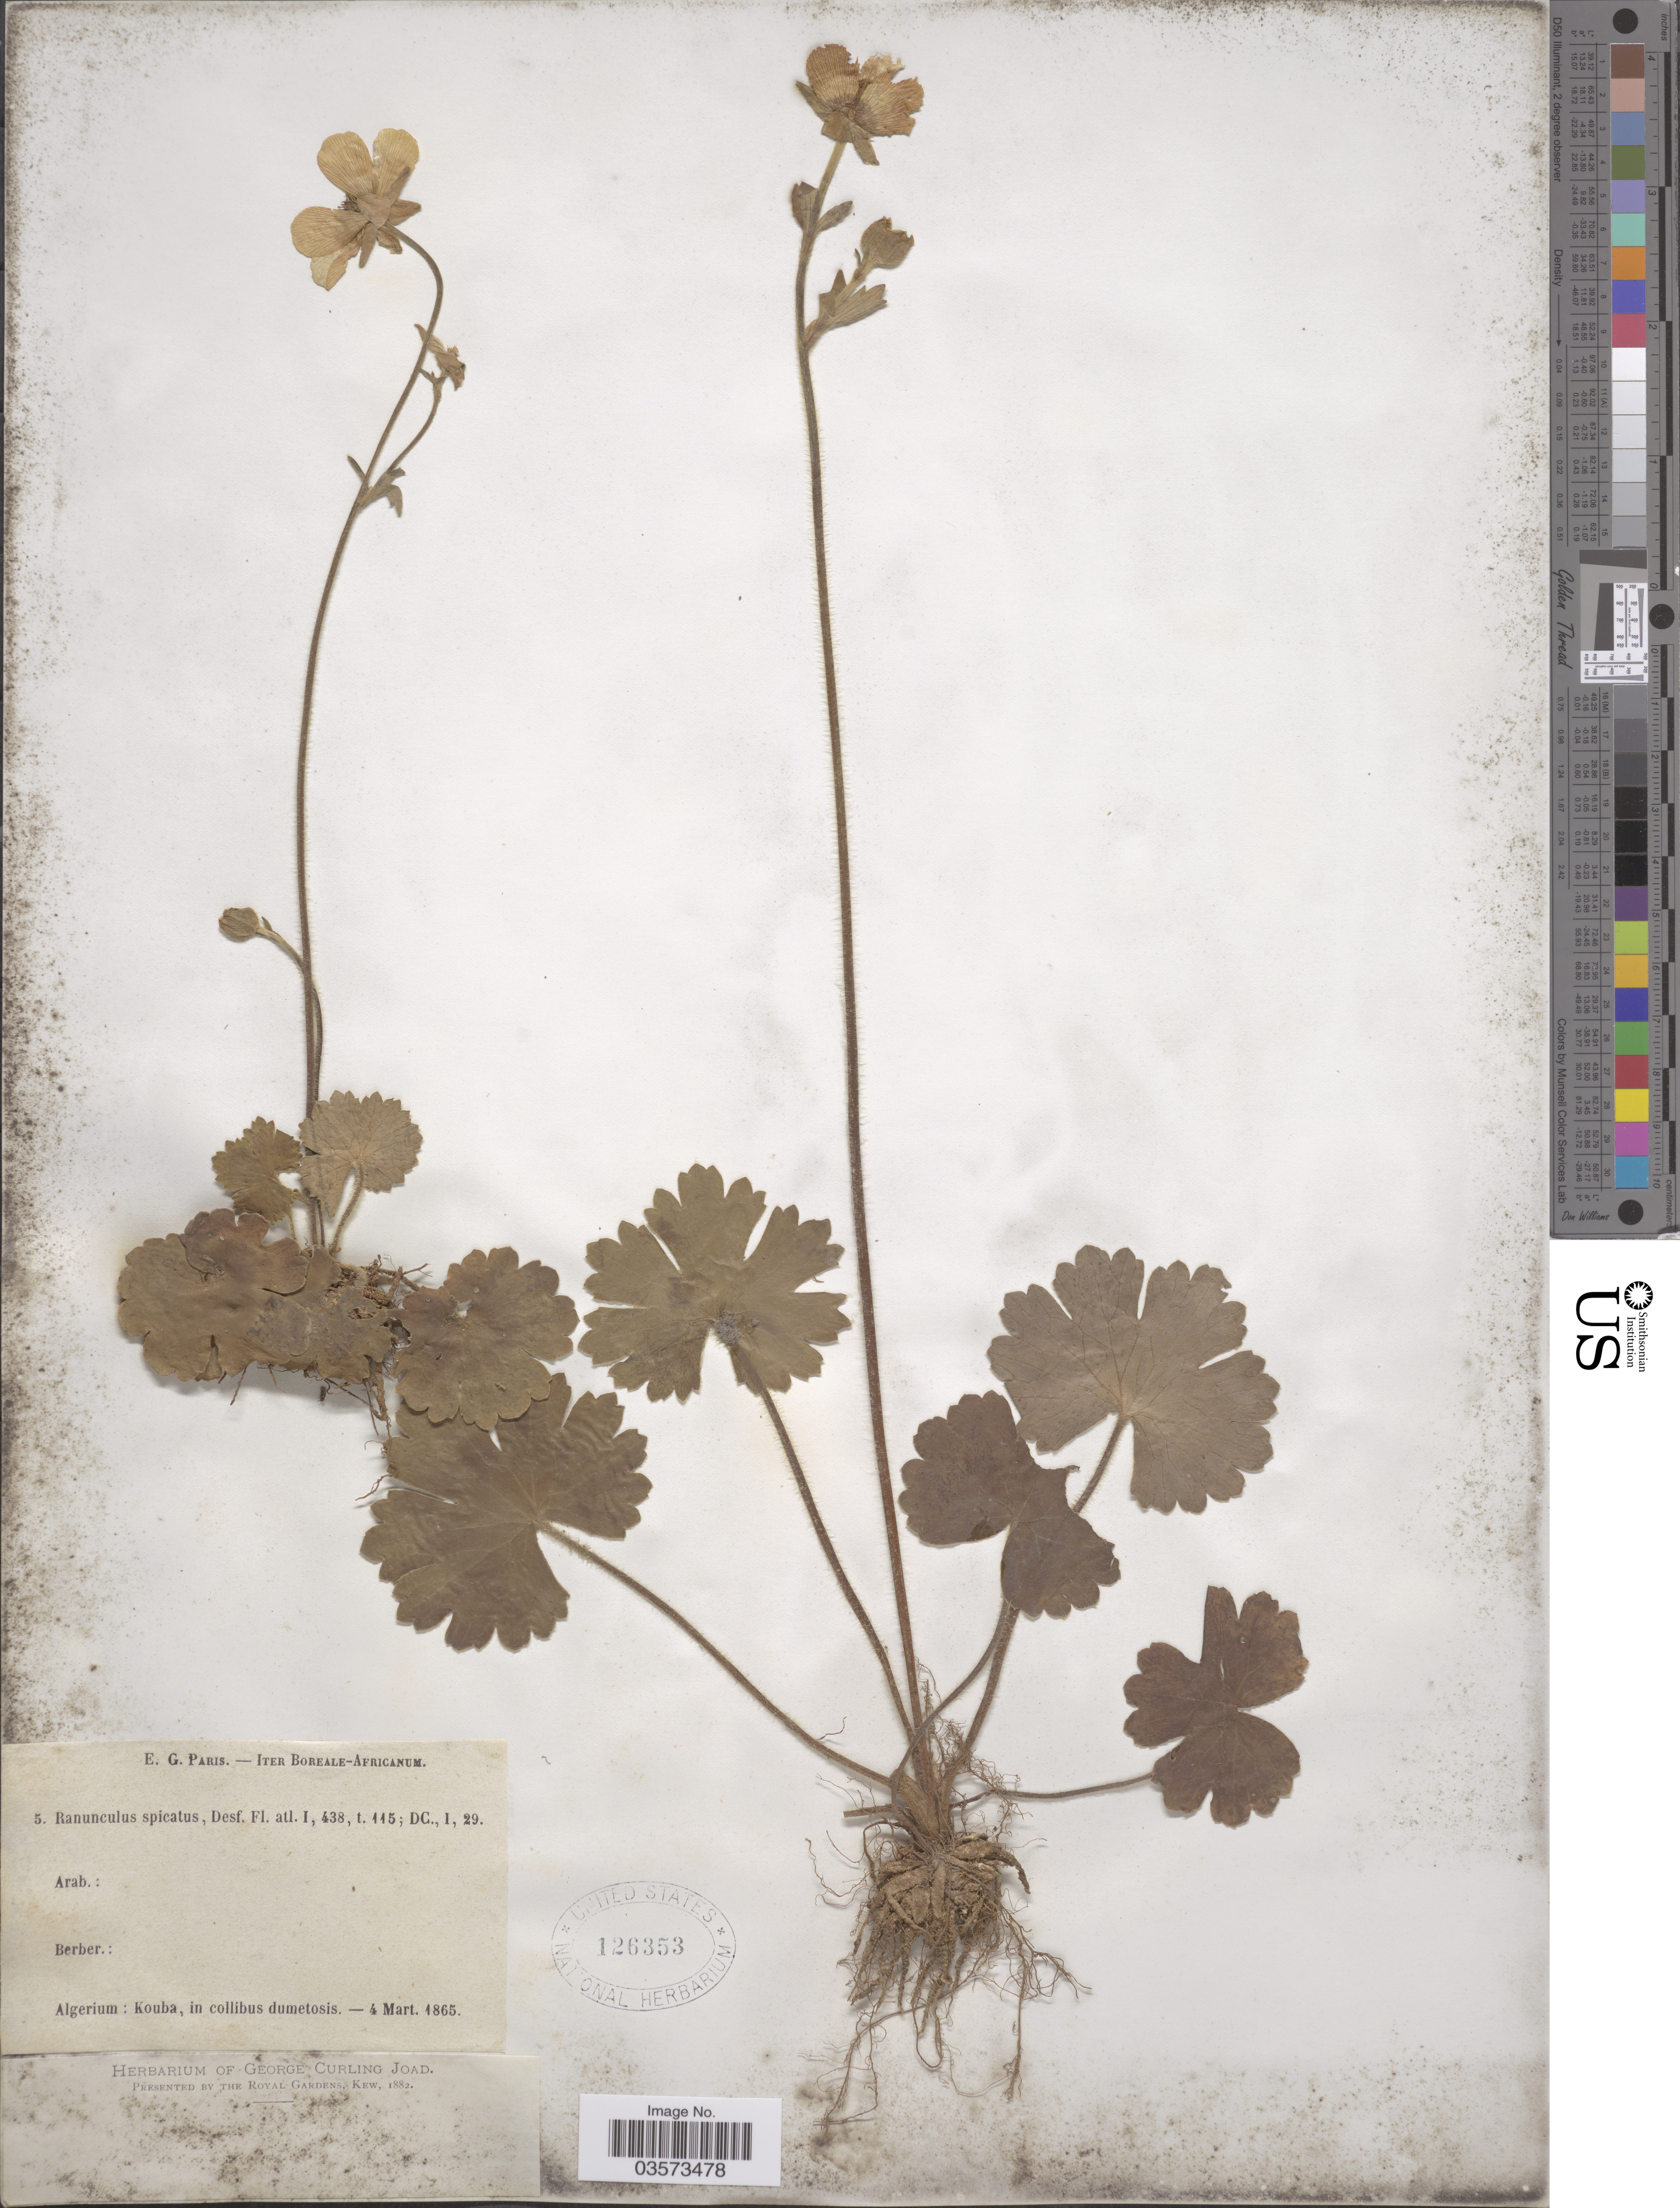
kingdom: Plantae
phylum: Tracheophyta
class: Magnoliopsida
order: Ranunculales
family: Ranunculaceae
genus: Ranunculus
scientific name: Ranunculus spicatus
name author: Desf.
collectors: Paris, E.G.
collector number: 5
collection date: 1865-03-04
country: Algeria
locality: Boreale-Africanum. Algerium: Kouba, in collibus dumetosis.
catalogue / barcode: US 126353